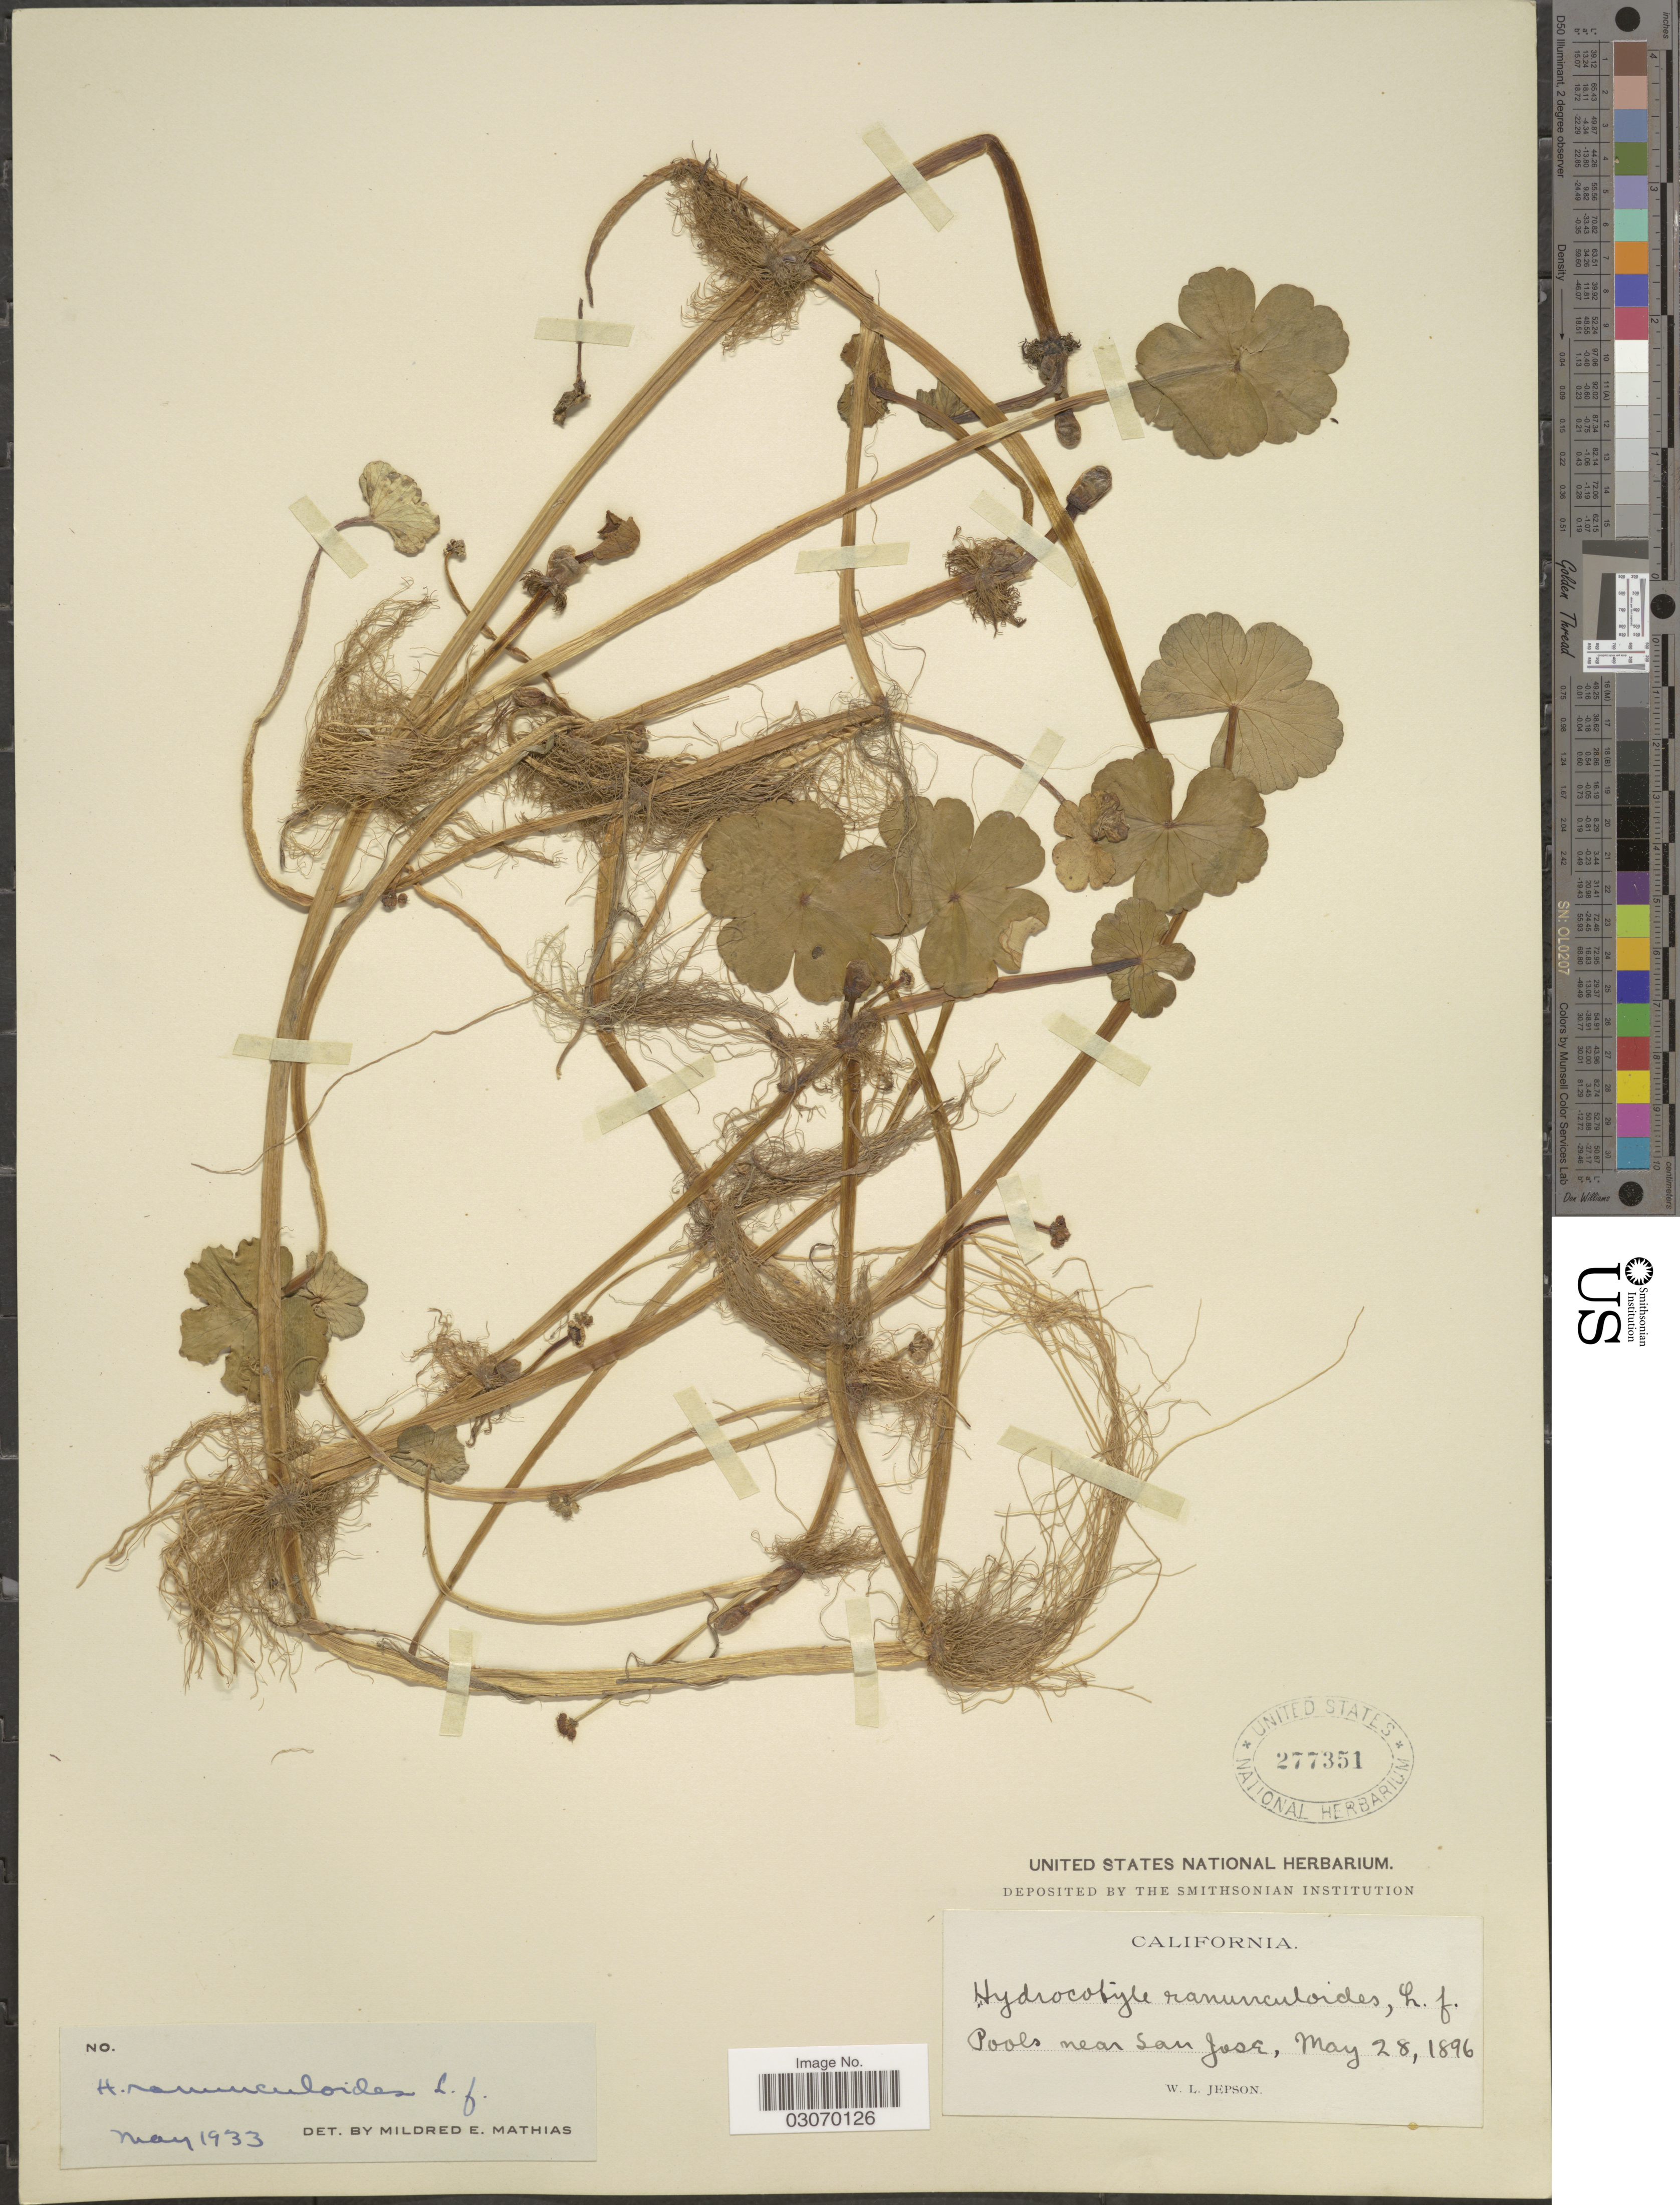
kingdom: Plantae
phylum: Tracheophyta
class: Magnoliopsida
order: Apiales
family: Araliaceae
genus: Hydrocotyle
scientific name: Hydrocotyle ranunculoides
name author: L. f.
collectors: W. L. Jepson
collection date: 1896-05-28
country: United States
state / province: California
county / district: Santa Clara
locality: Pools near San Jose.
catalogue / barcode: US 277351